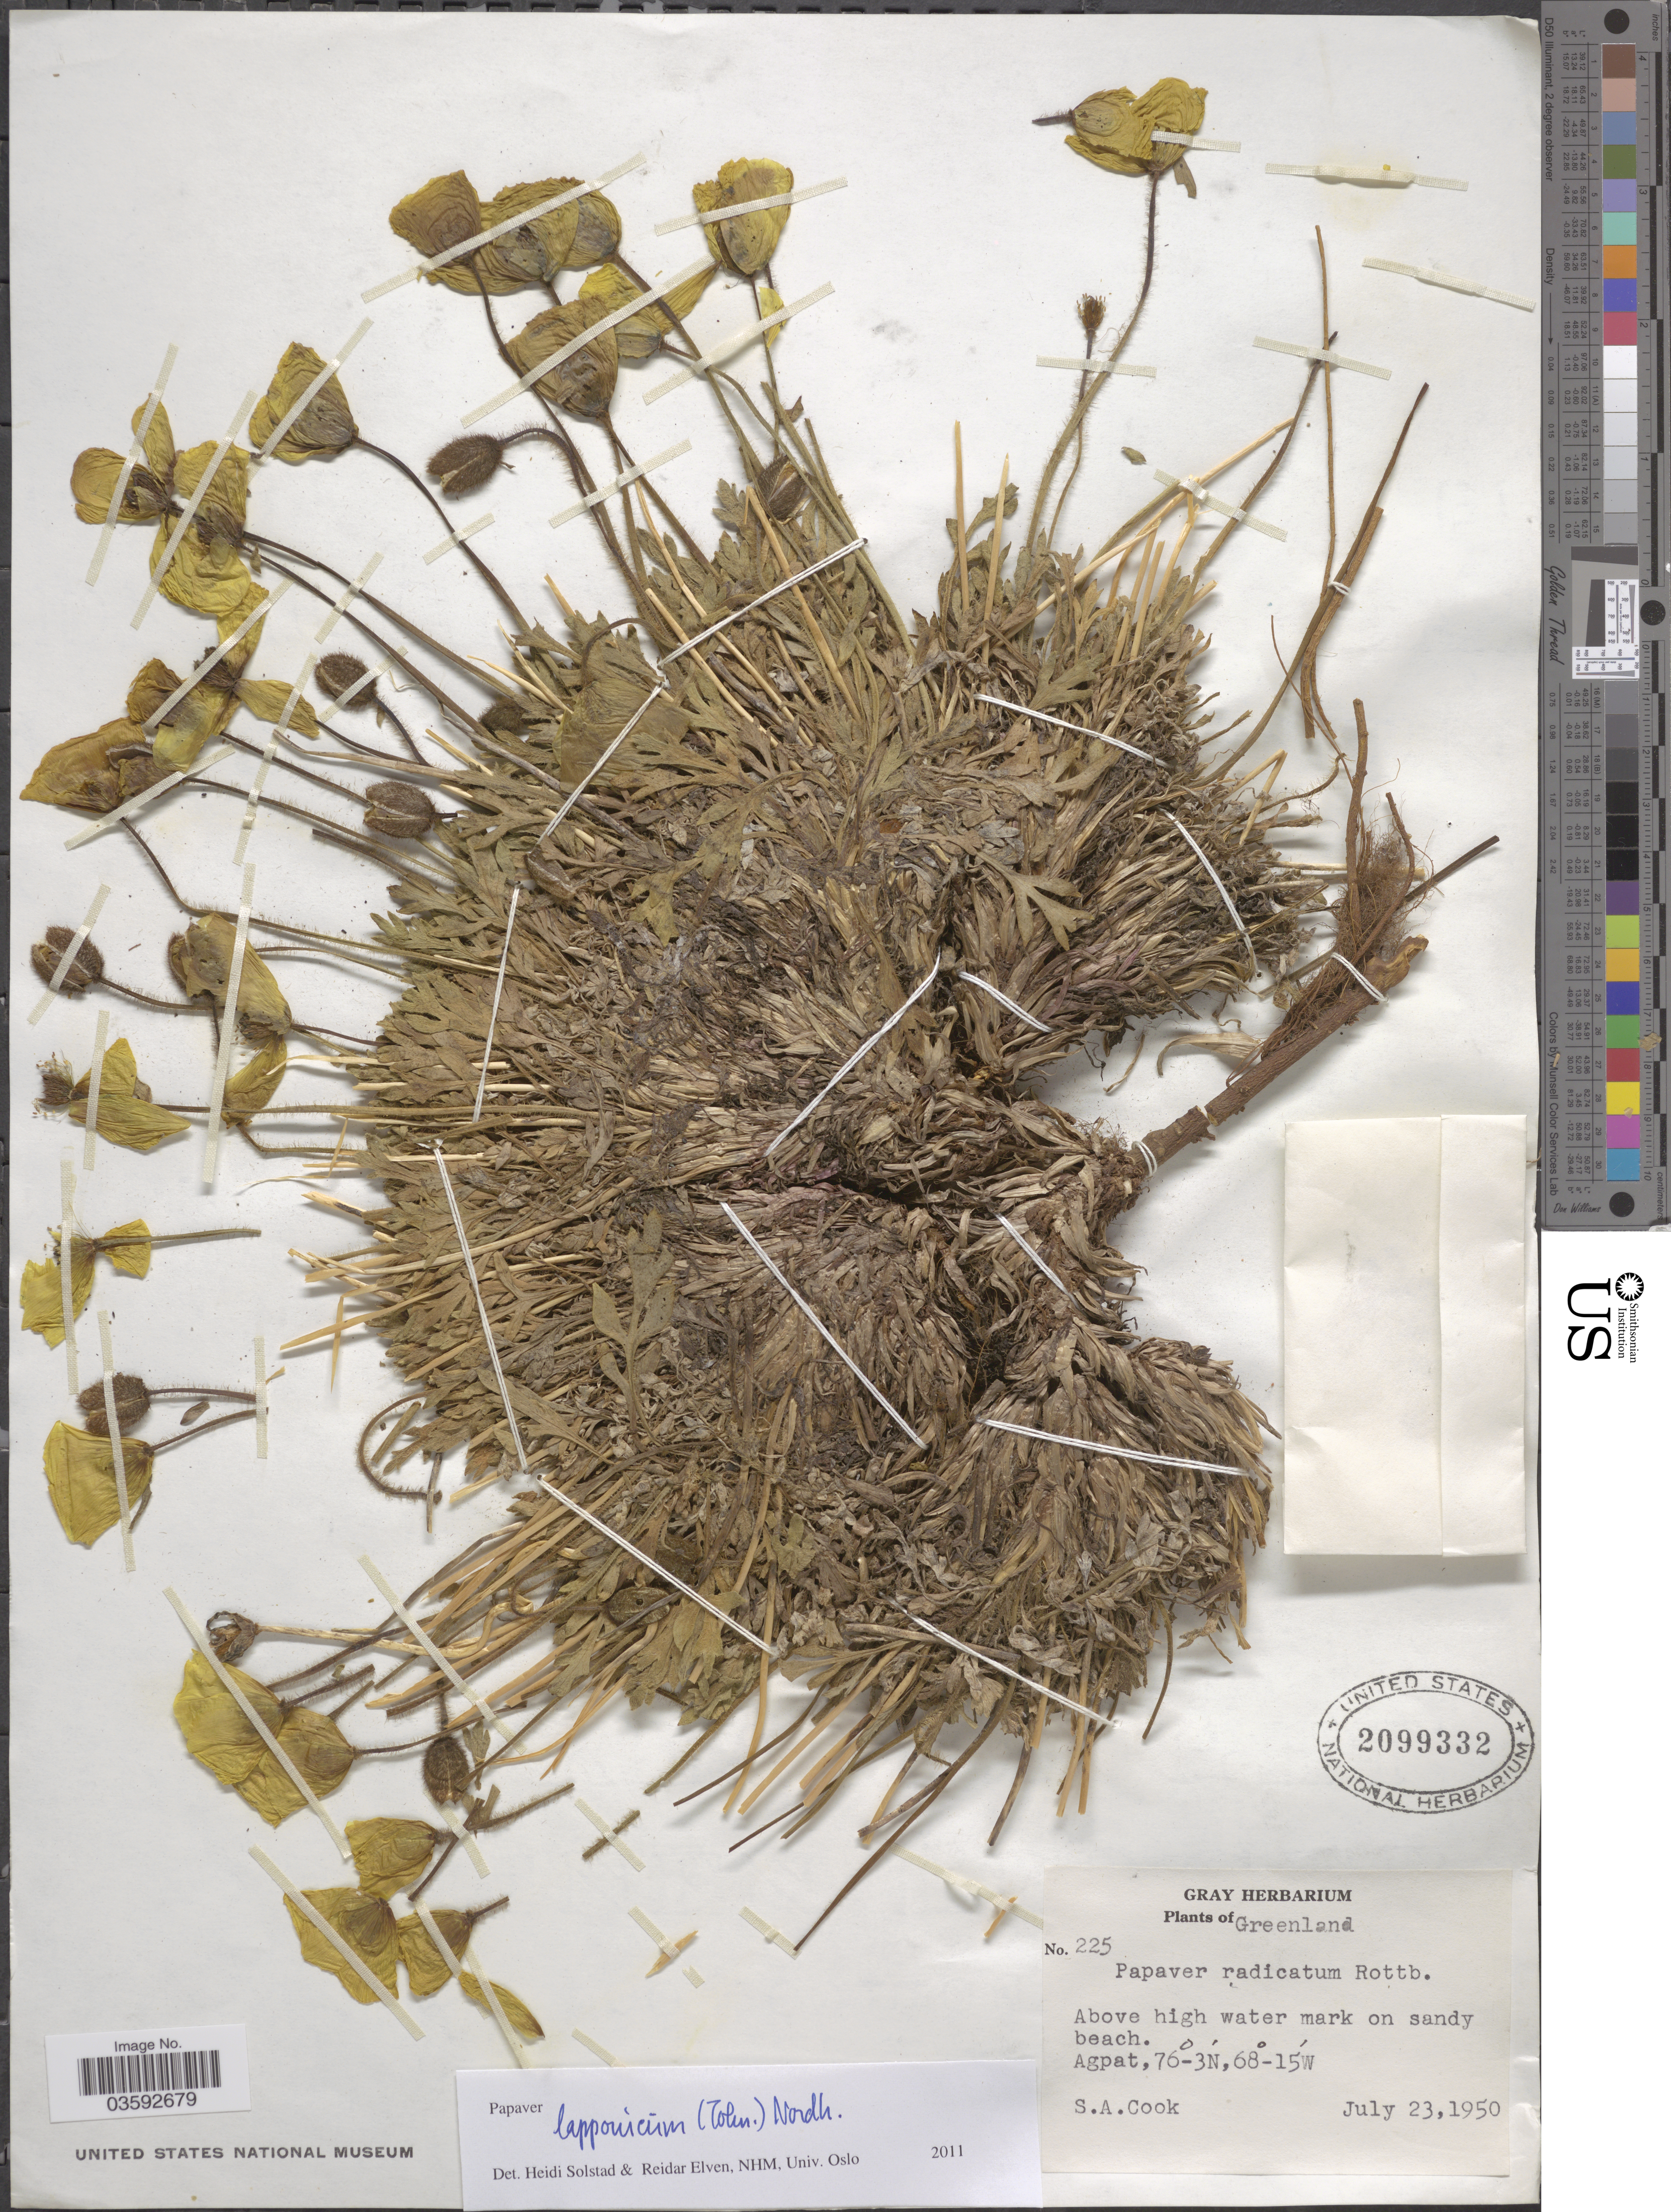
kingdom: Plantae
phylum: Tracheophyta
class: Magnoliopsida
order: Ranunculales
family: Papaveraceae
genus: Papaver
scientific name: Papaver lapponicum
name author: (Tolm.) Nordh.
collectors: S. A. Cook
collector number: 225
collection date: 1950-07-23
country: Greenland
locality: Agpat.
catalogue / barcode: US 2099332